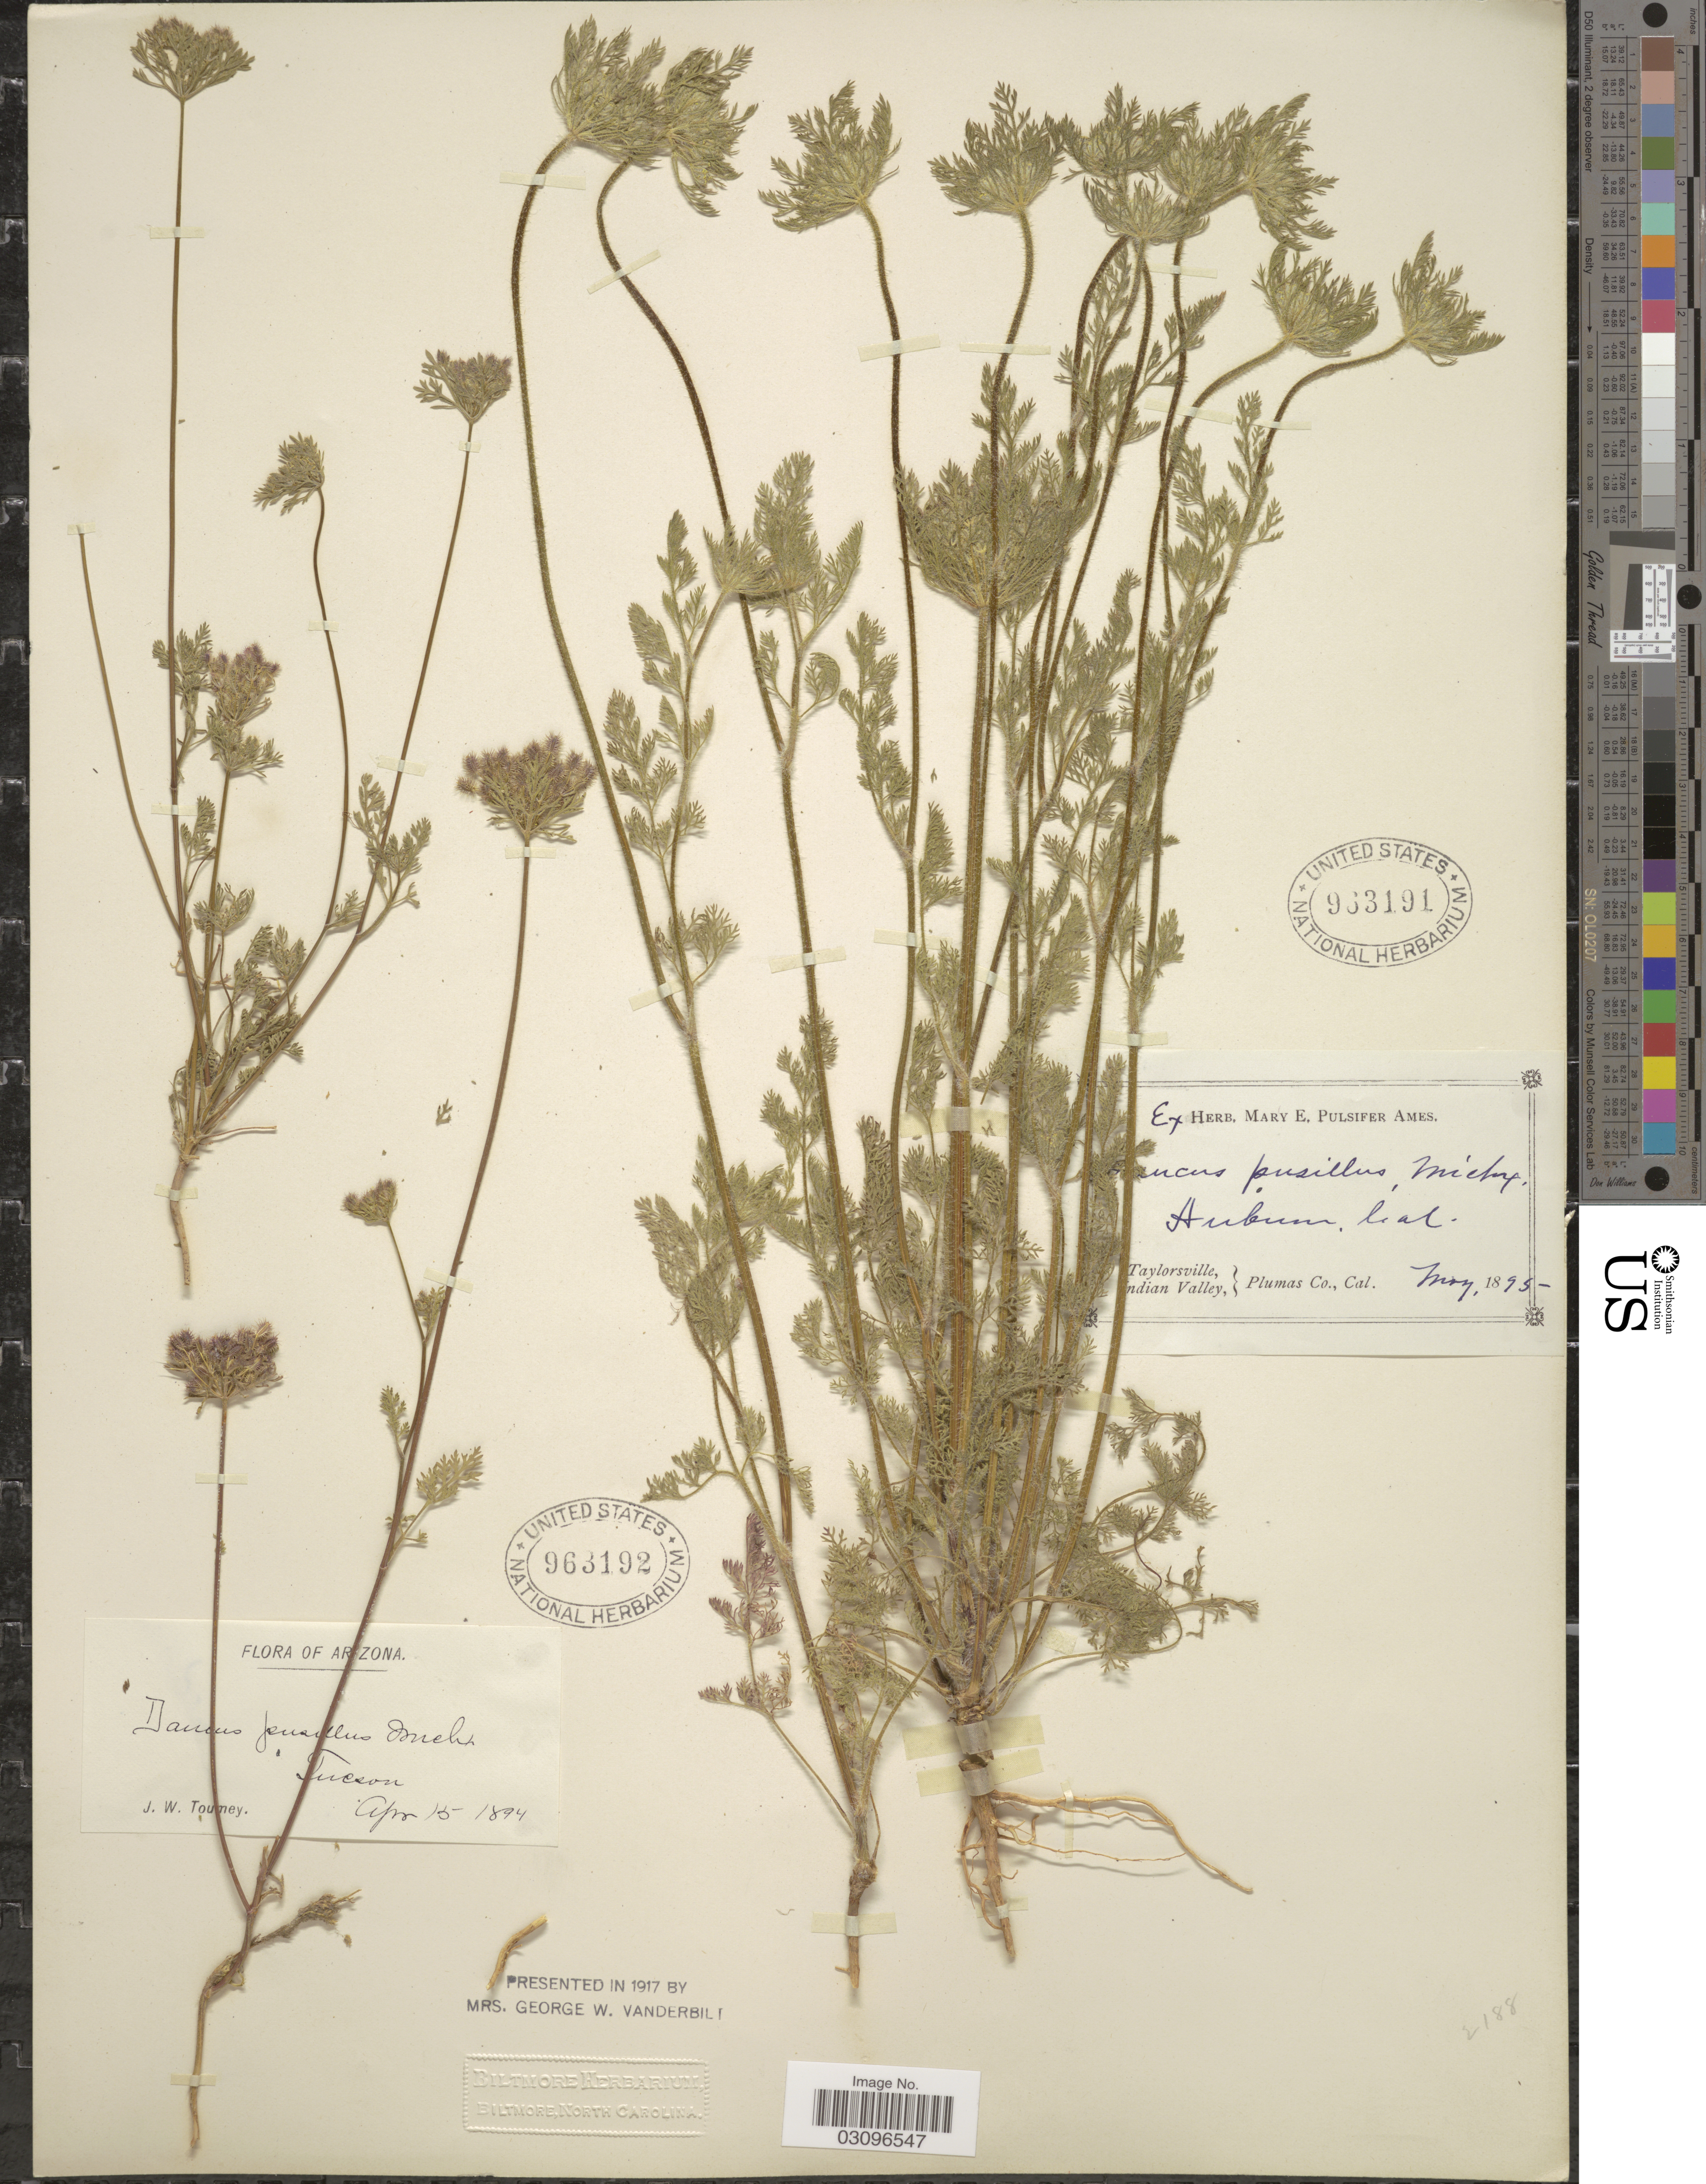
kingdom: Plantae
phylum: Tracheophyta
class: Magnoliopsida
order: Apiales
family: Apiaceae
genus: Daucus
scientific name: Daucus pusillus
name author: Michx.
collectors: M. E. P. Ames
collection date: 1895-05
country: United States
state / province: California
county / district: Plumas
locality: Aubum, Taylorsville, Indian Valley, Plumas Co.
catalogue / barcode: US 933191